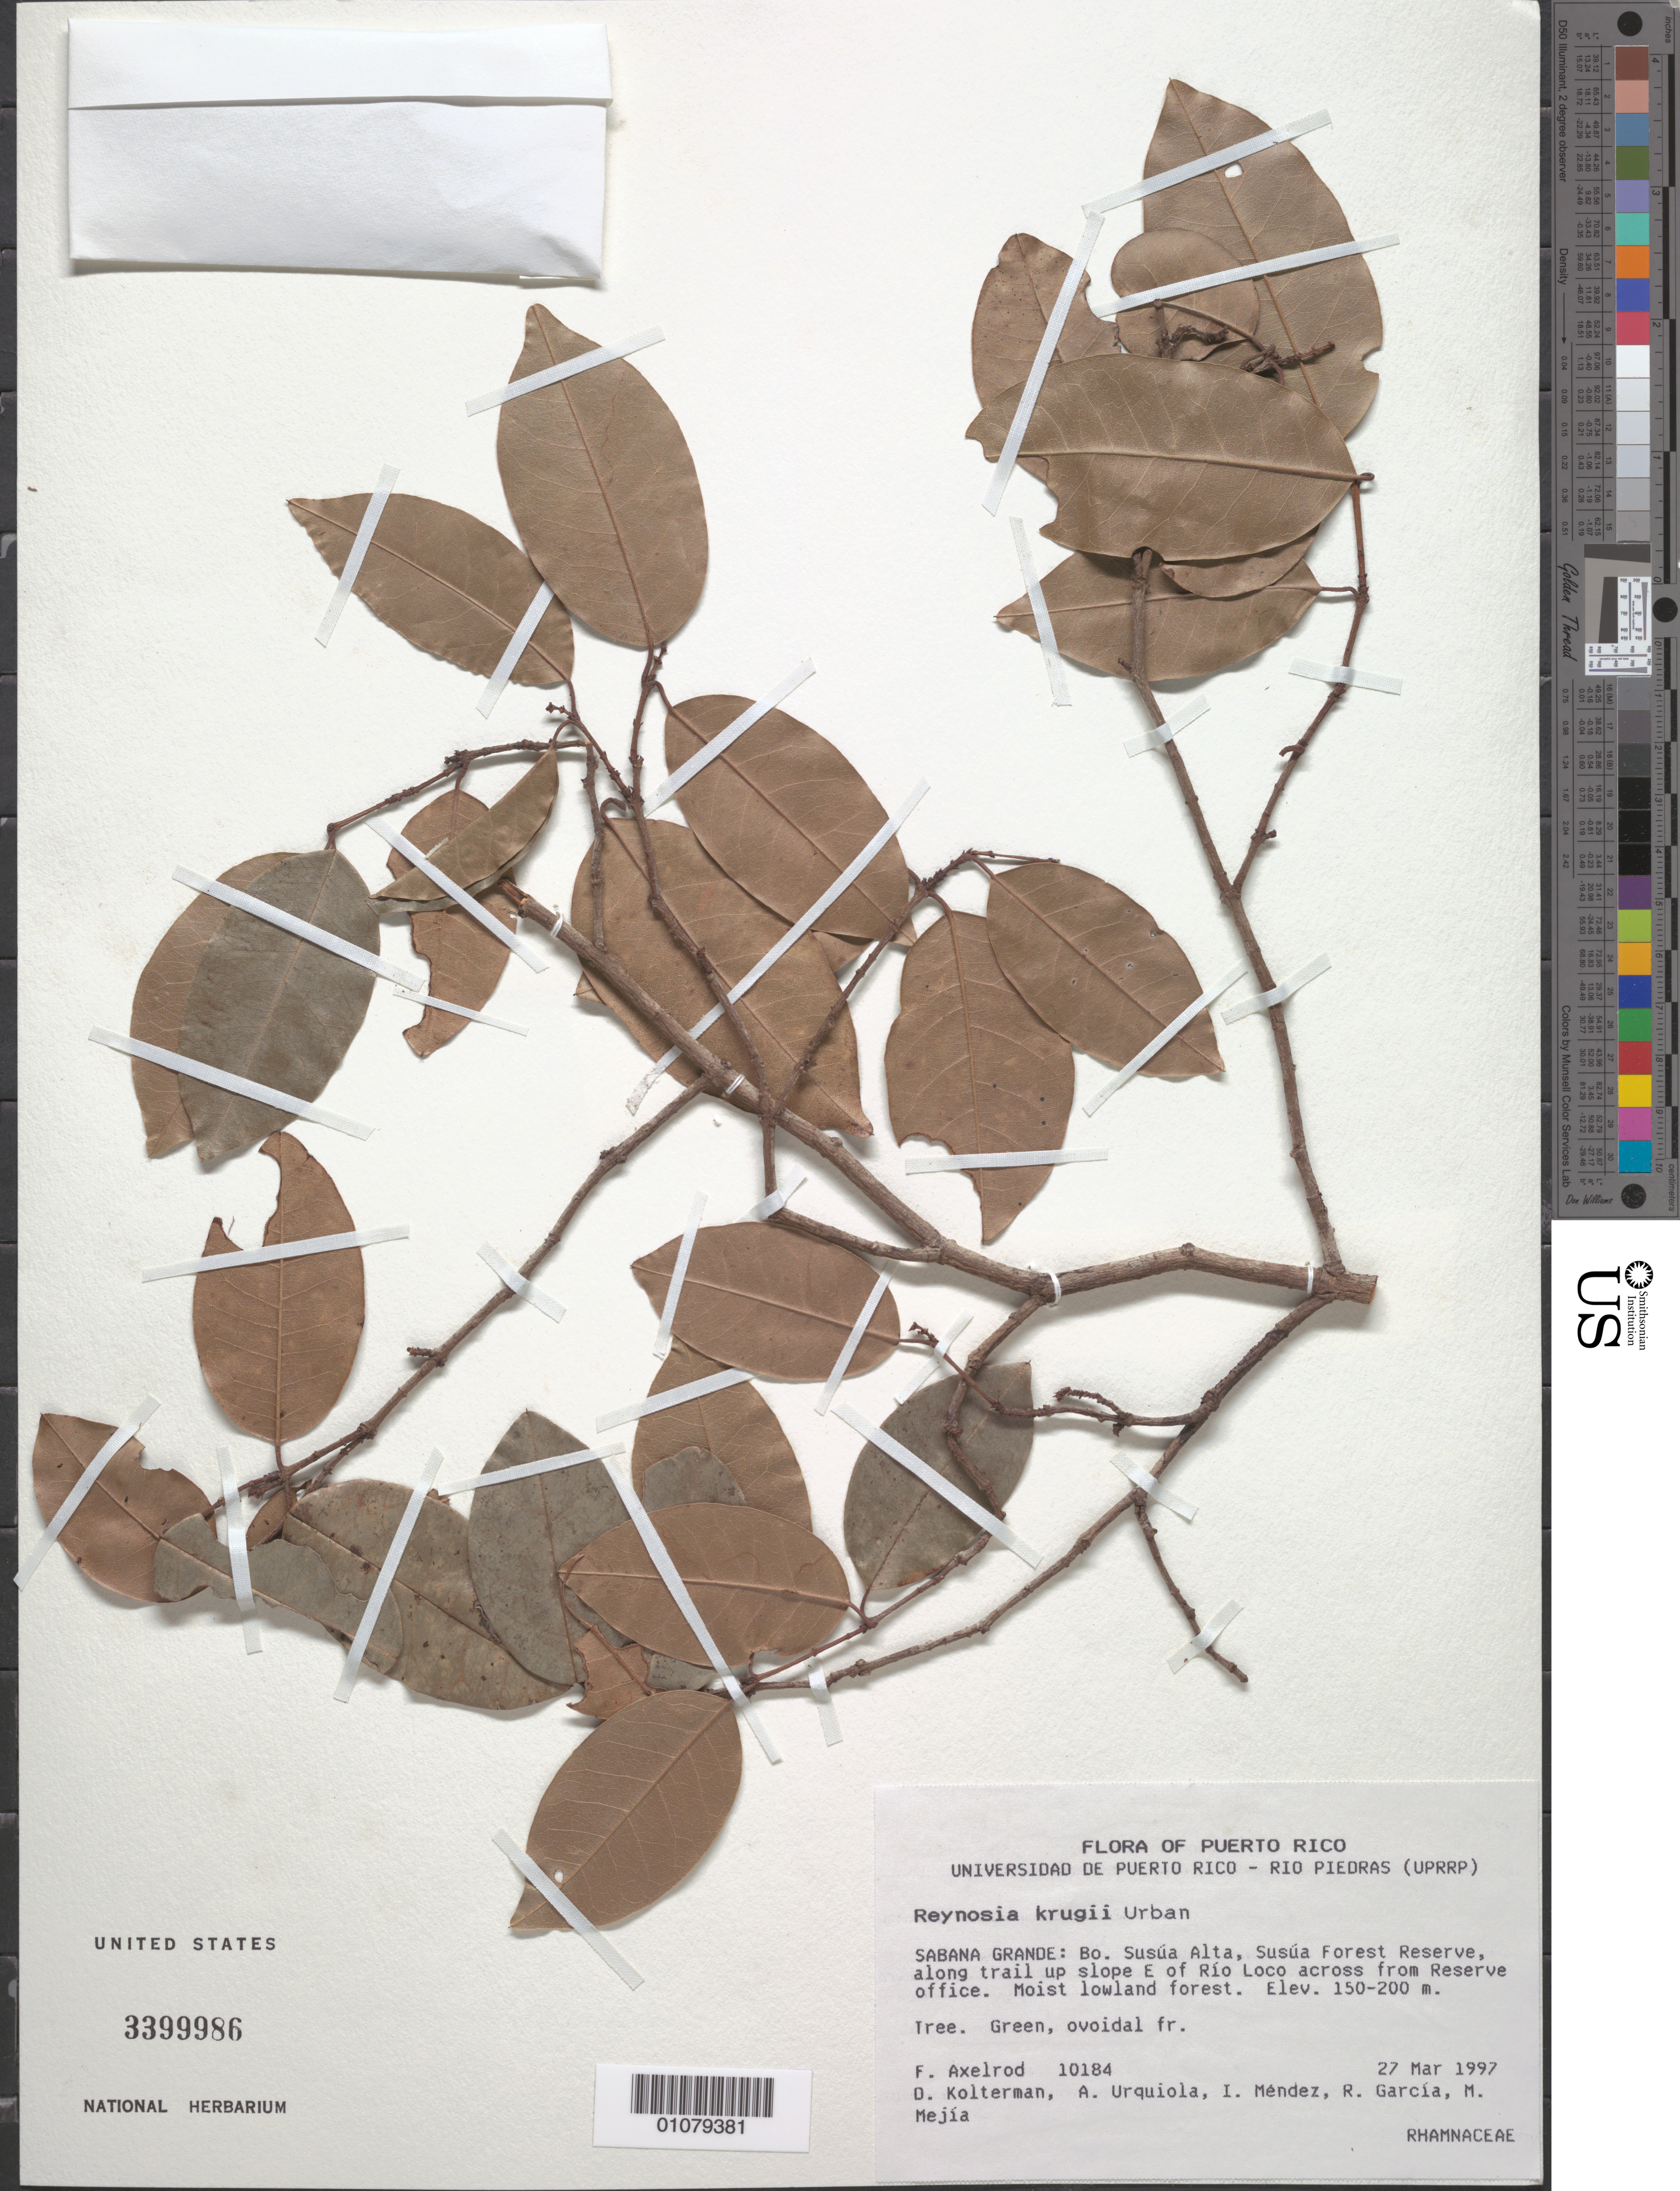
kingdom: Plantae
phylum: Tracheophyta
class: Magnoliopsida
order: Rosales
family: Rhamnaceae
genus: Reynosia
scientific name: Reynosia krugii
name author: Urb.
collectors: F. S. Axelrod, D. Kolterman, R. García, M. M. Mejía, A. Urquiola & I. Méndez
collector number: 10184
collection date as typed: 27 Mar 1997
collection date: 1997-03-27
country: Puerto Rico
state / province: Sabana Grande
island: Puerto Rico I.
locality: Sabana Grande: Bo. Susua Alta, Susua Forest Reserve, along trail up slope E of Rio Loco across from Reserve office. Moist lowland forest.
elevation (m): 150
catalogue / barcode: US 3399986